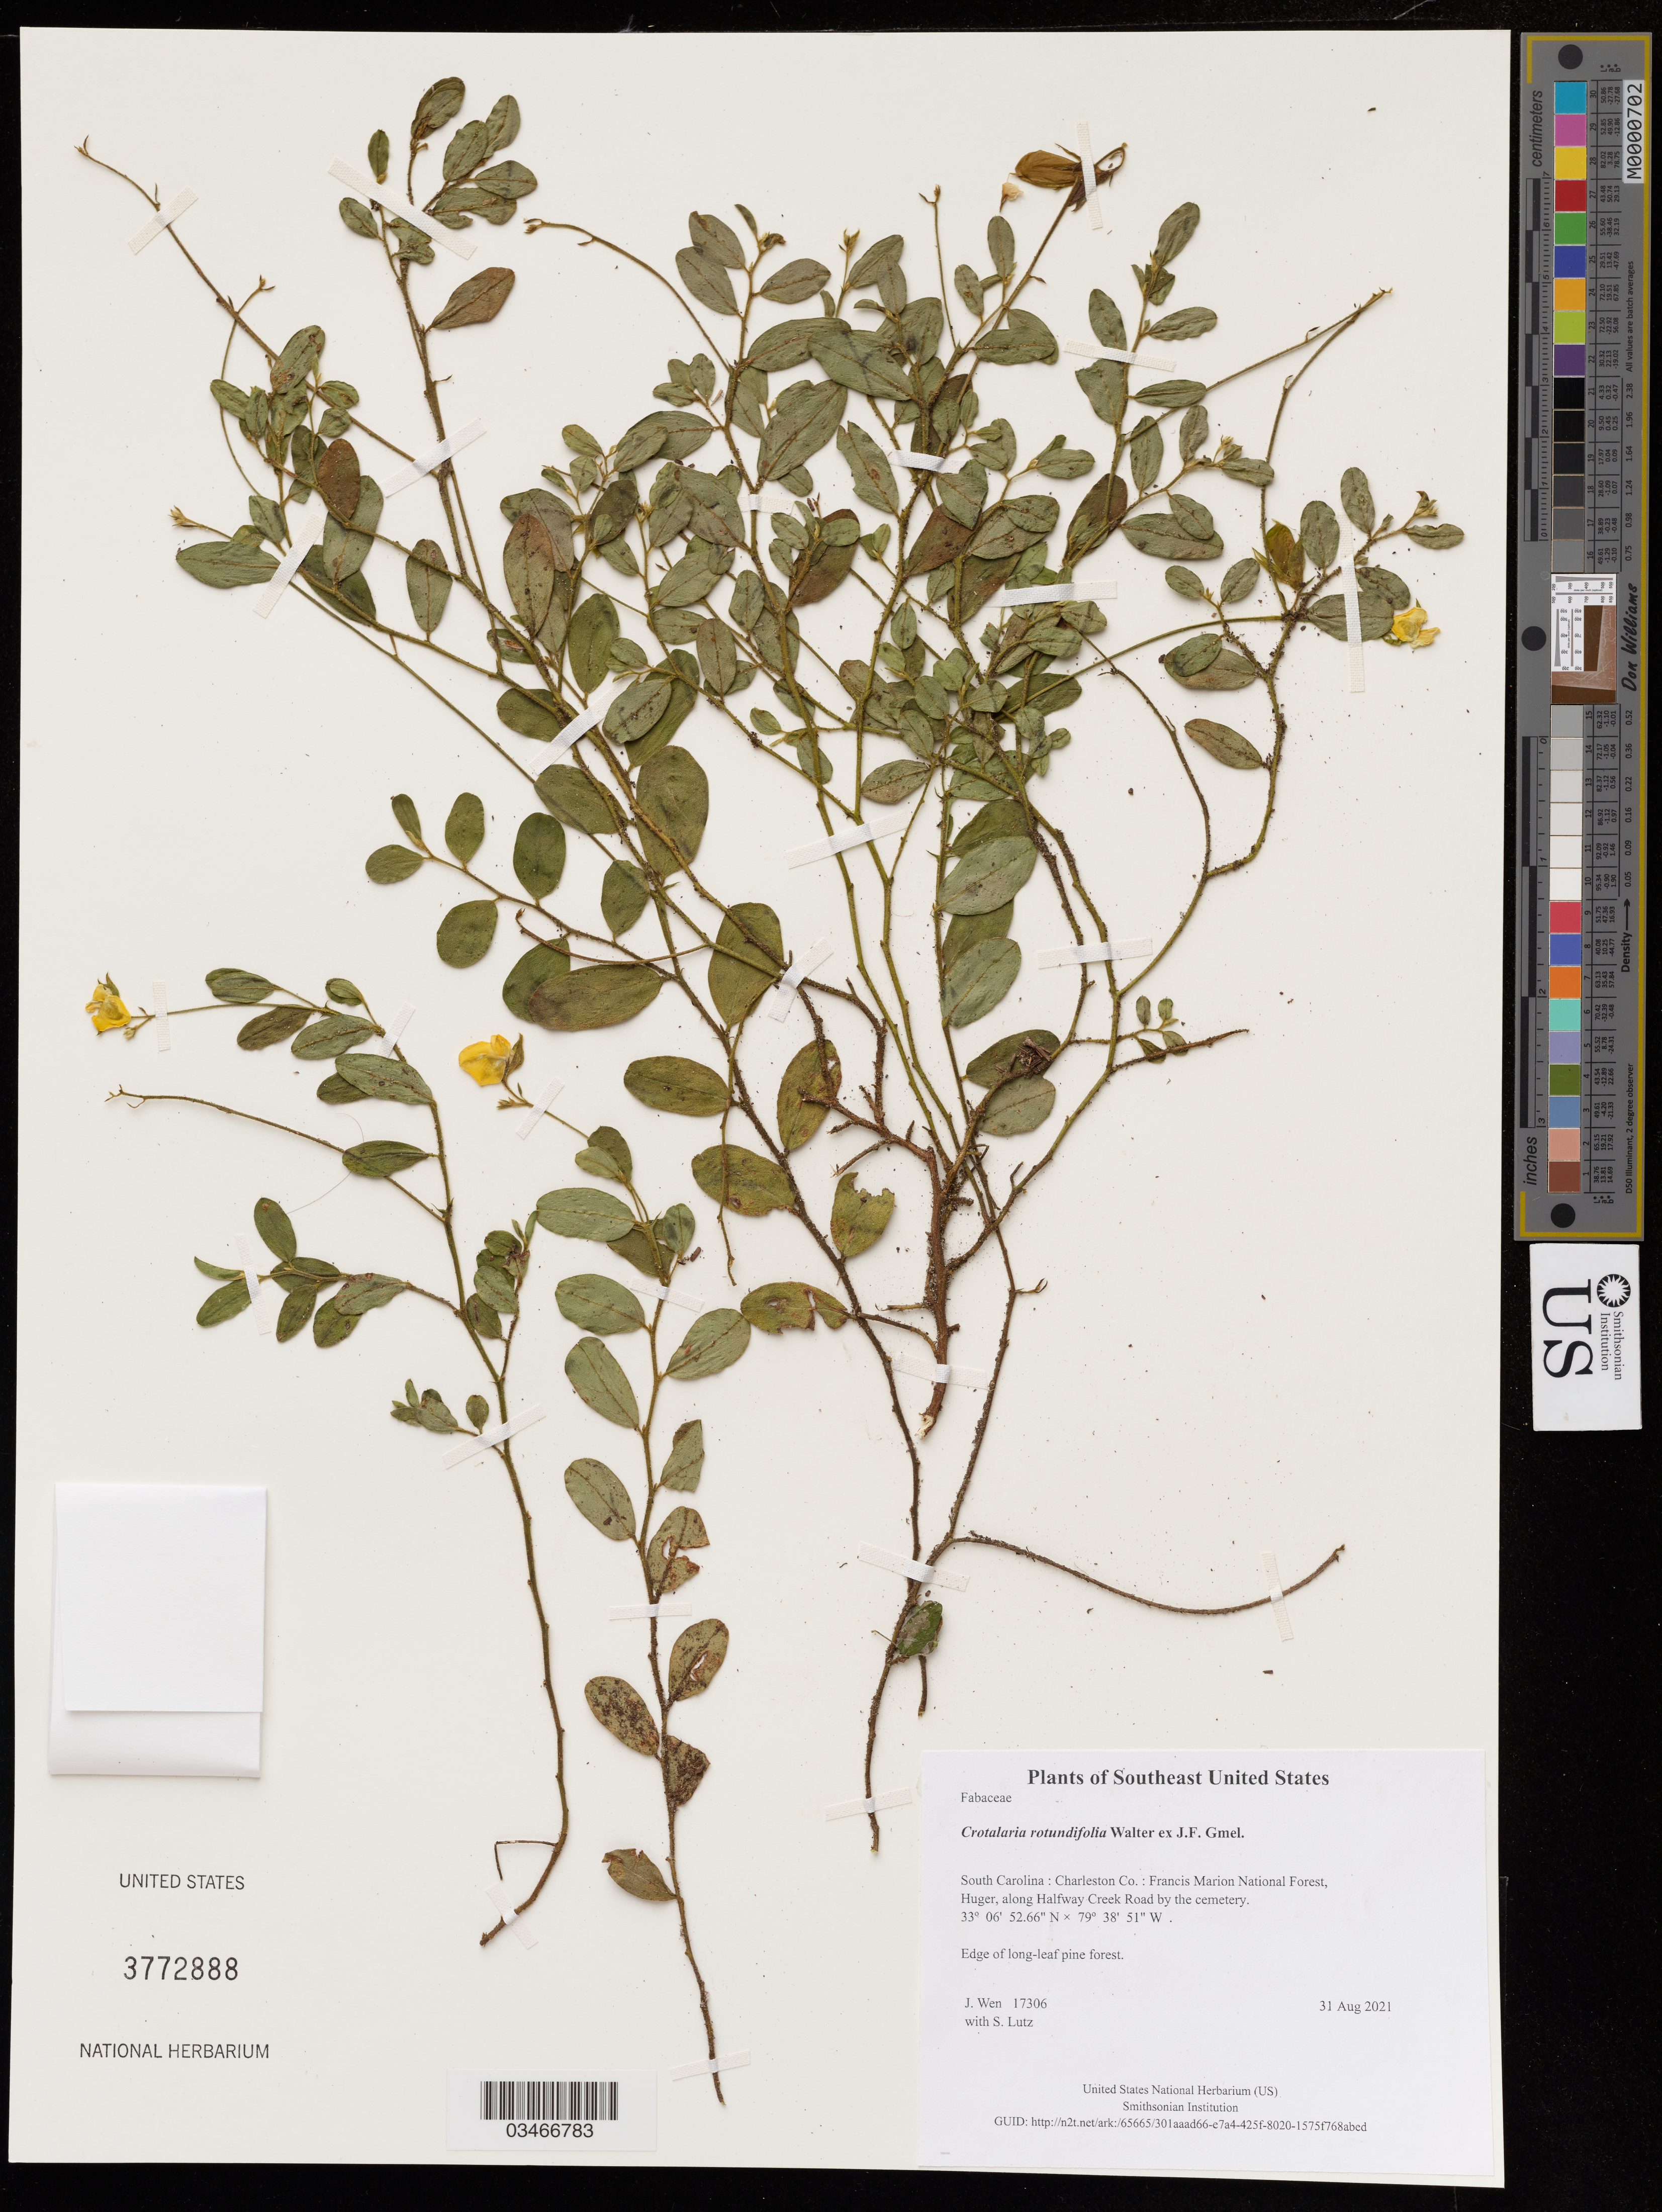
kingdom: Plantae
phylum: Tracheophyta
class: Magnoliopsida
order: Fabales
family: Fabaceae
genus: Crotalaria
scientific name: Crotalaria rotundifolia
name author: Walter ex J.F. Gmel.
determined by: Wen, Jun, (BOT), Smithsonian Institution - National Museum of Natural History (UNITED STATES)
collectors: J. Wen & S. Lutz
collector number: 17306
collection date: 2021-08-31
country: United States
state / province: South Carolina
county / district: Charleston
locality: Francis Marion National Forest, Huger, along Halfway Creek Road by the cemetery.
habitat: Edge of long-leaf pine forest.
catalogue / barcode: US 3772888